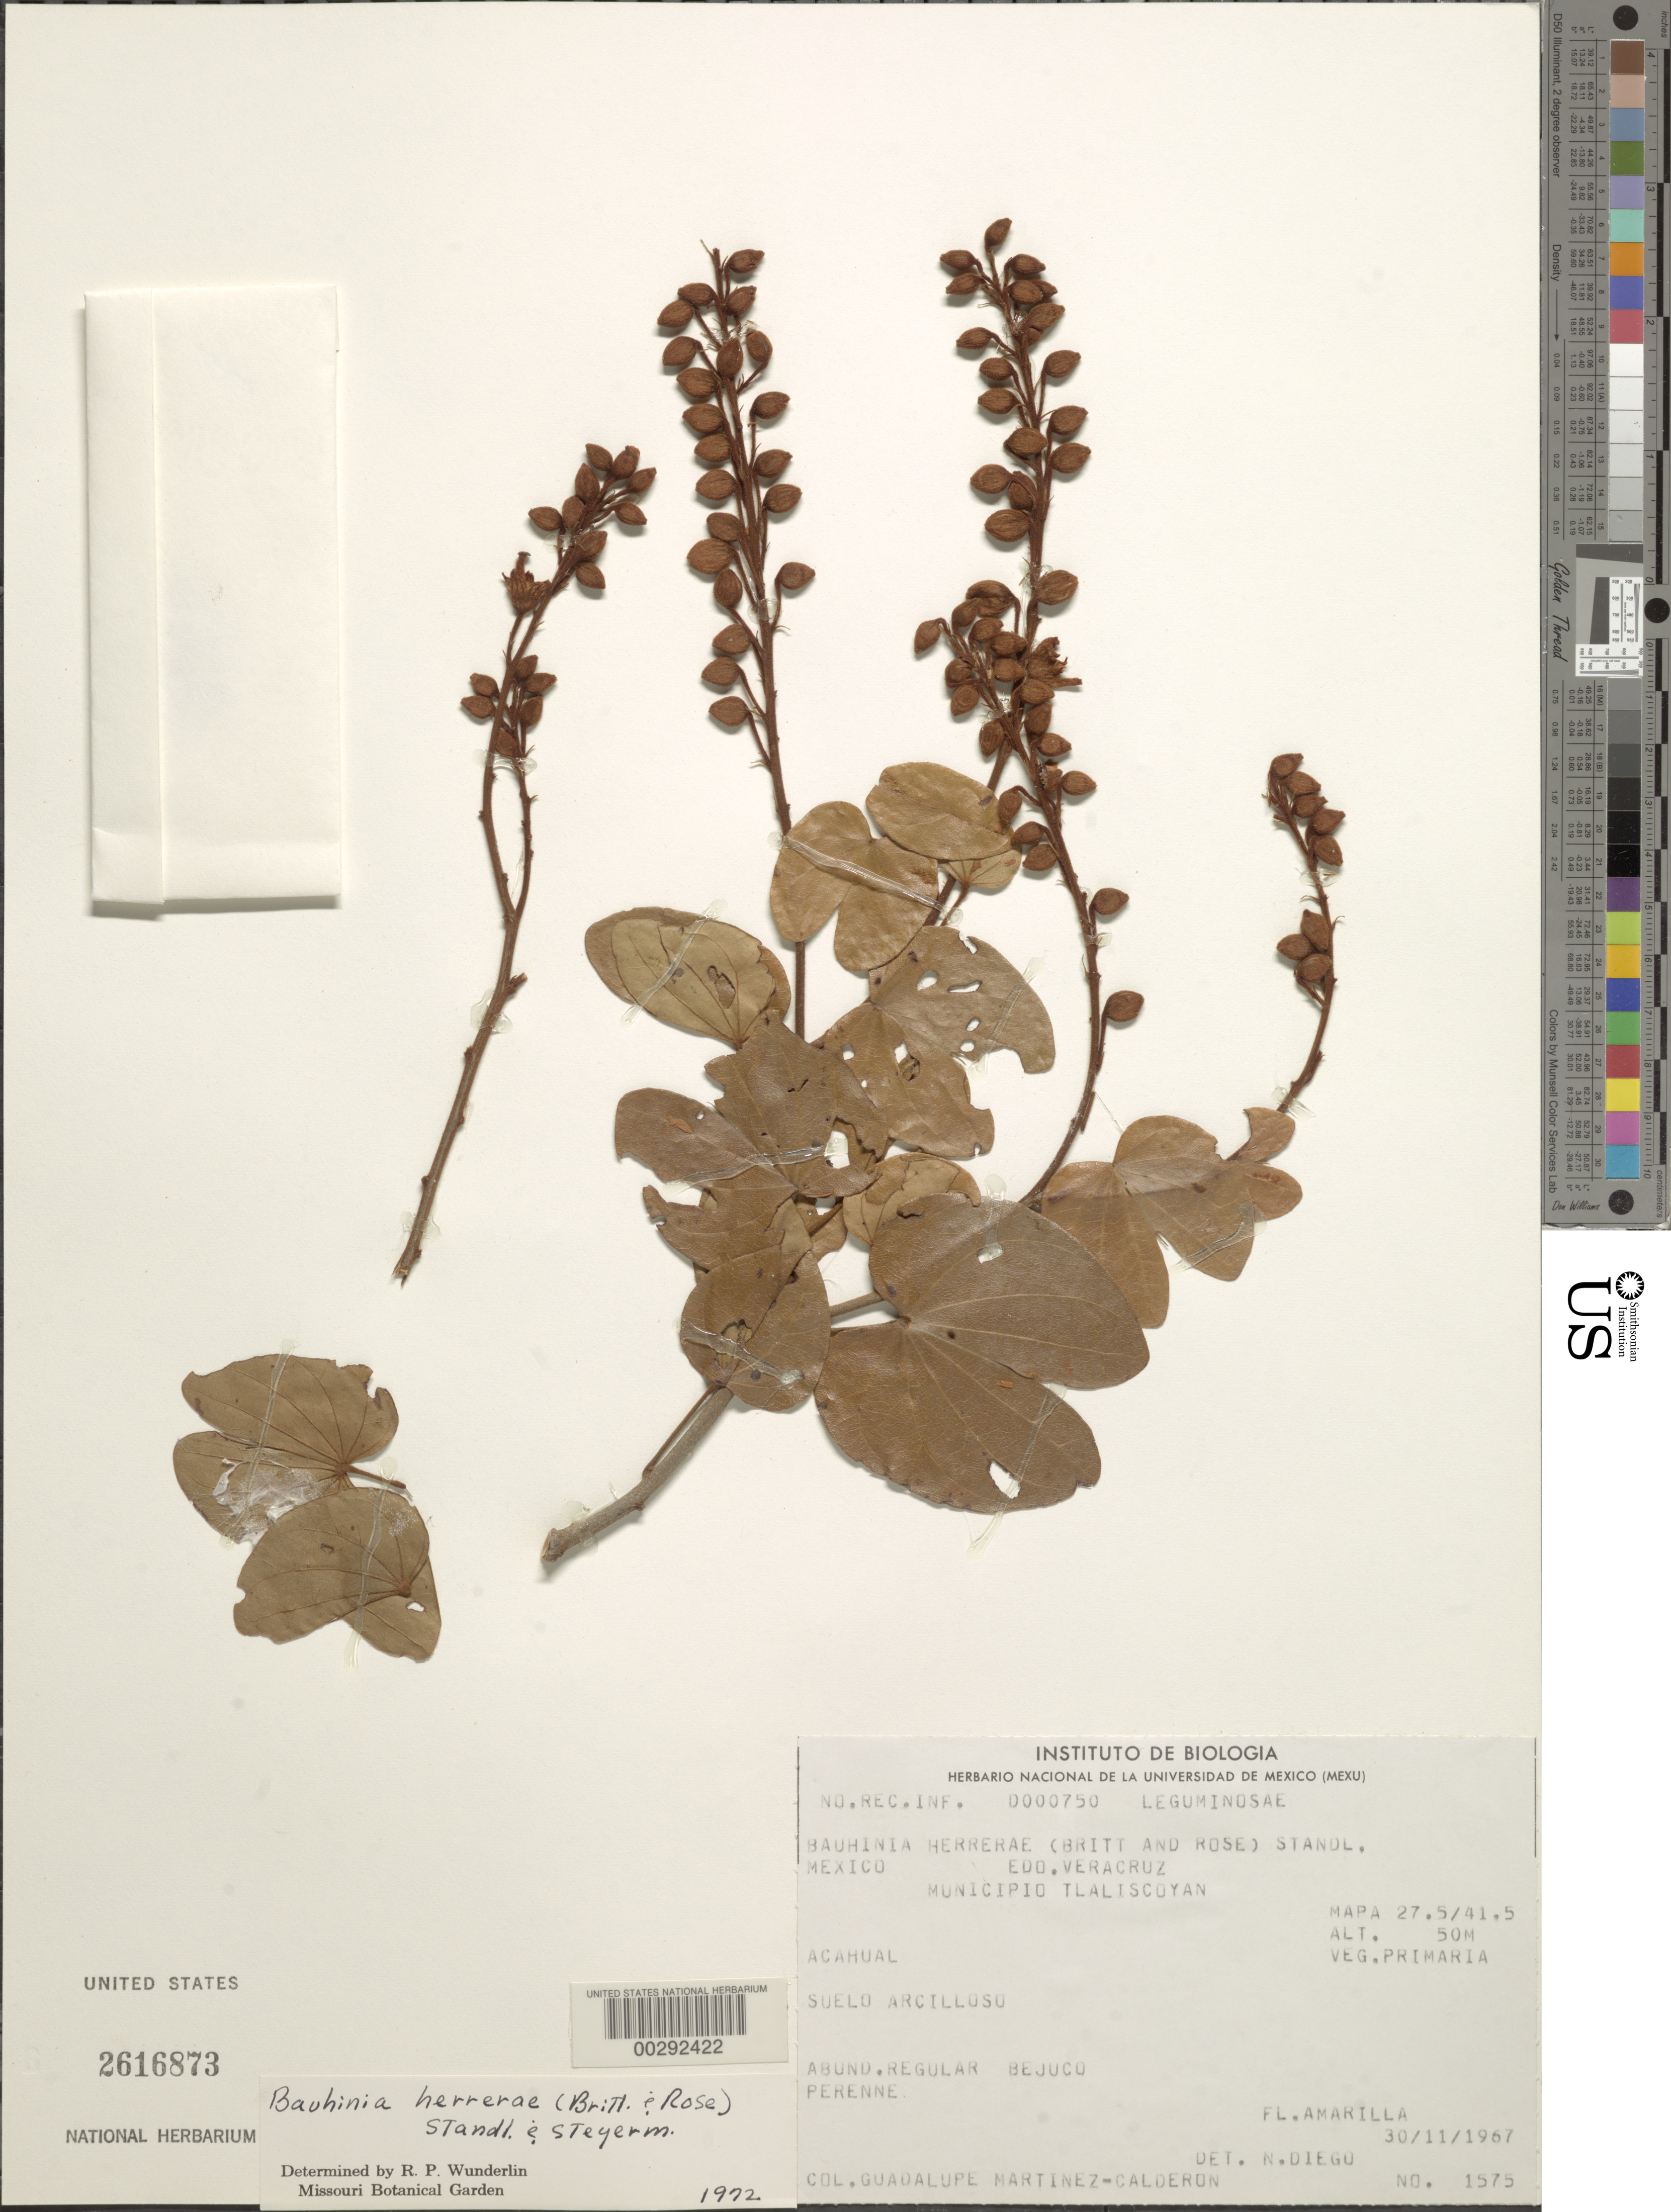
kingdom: Plantae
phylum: Tracheophyta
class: Magnoliopsida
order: Fabales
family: Fabaceae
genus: Bauhinia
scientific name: Bauhinia herrerae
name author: (Britton & Rose) Standl. & Steyerm.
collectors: G. Martínez Calderón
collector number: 1575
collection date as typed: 30 Nov 1967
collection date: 1967-11-30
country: Mexico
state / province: Veracruz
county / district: Tlalixcoyan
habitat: Clay ground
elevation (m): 50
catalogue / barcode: US 2616873